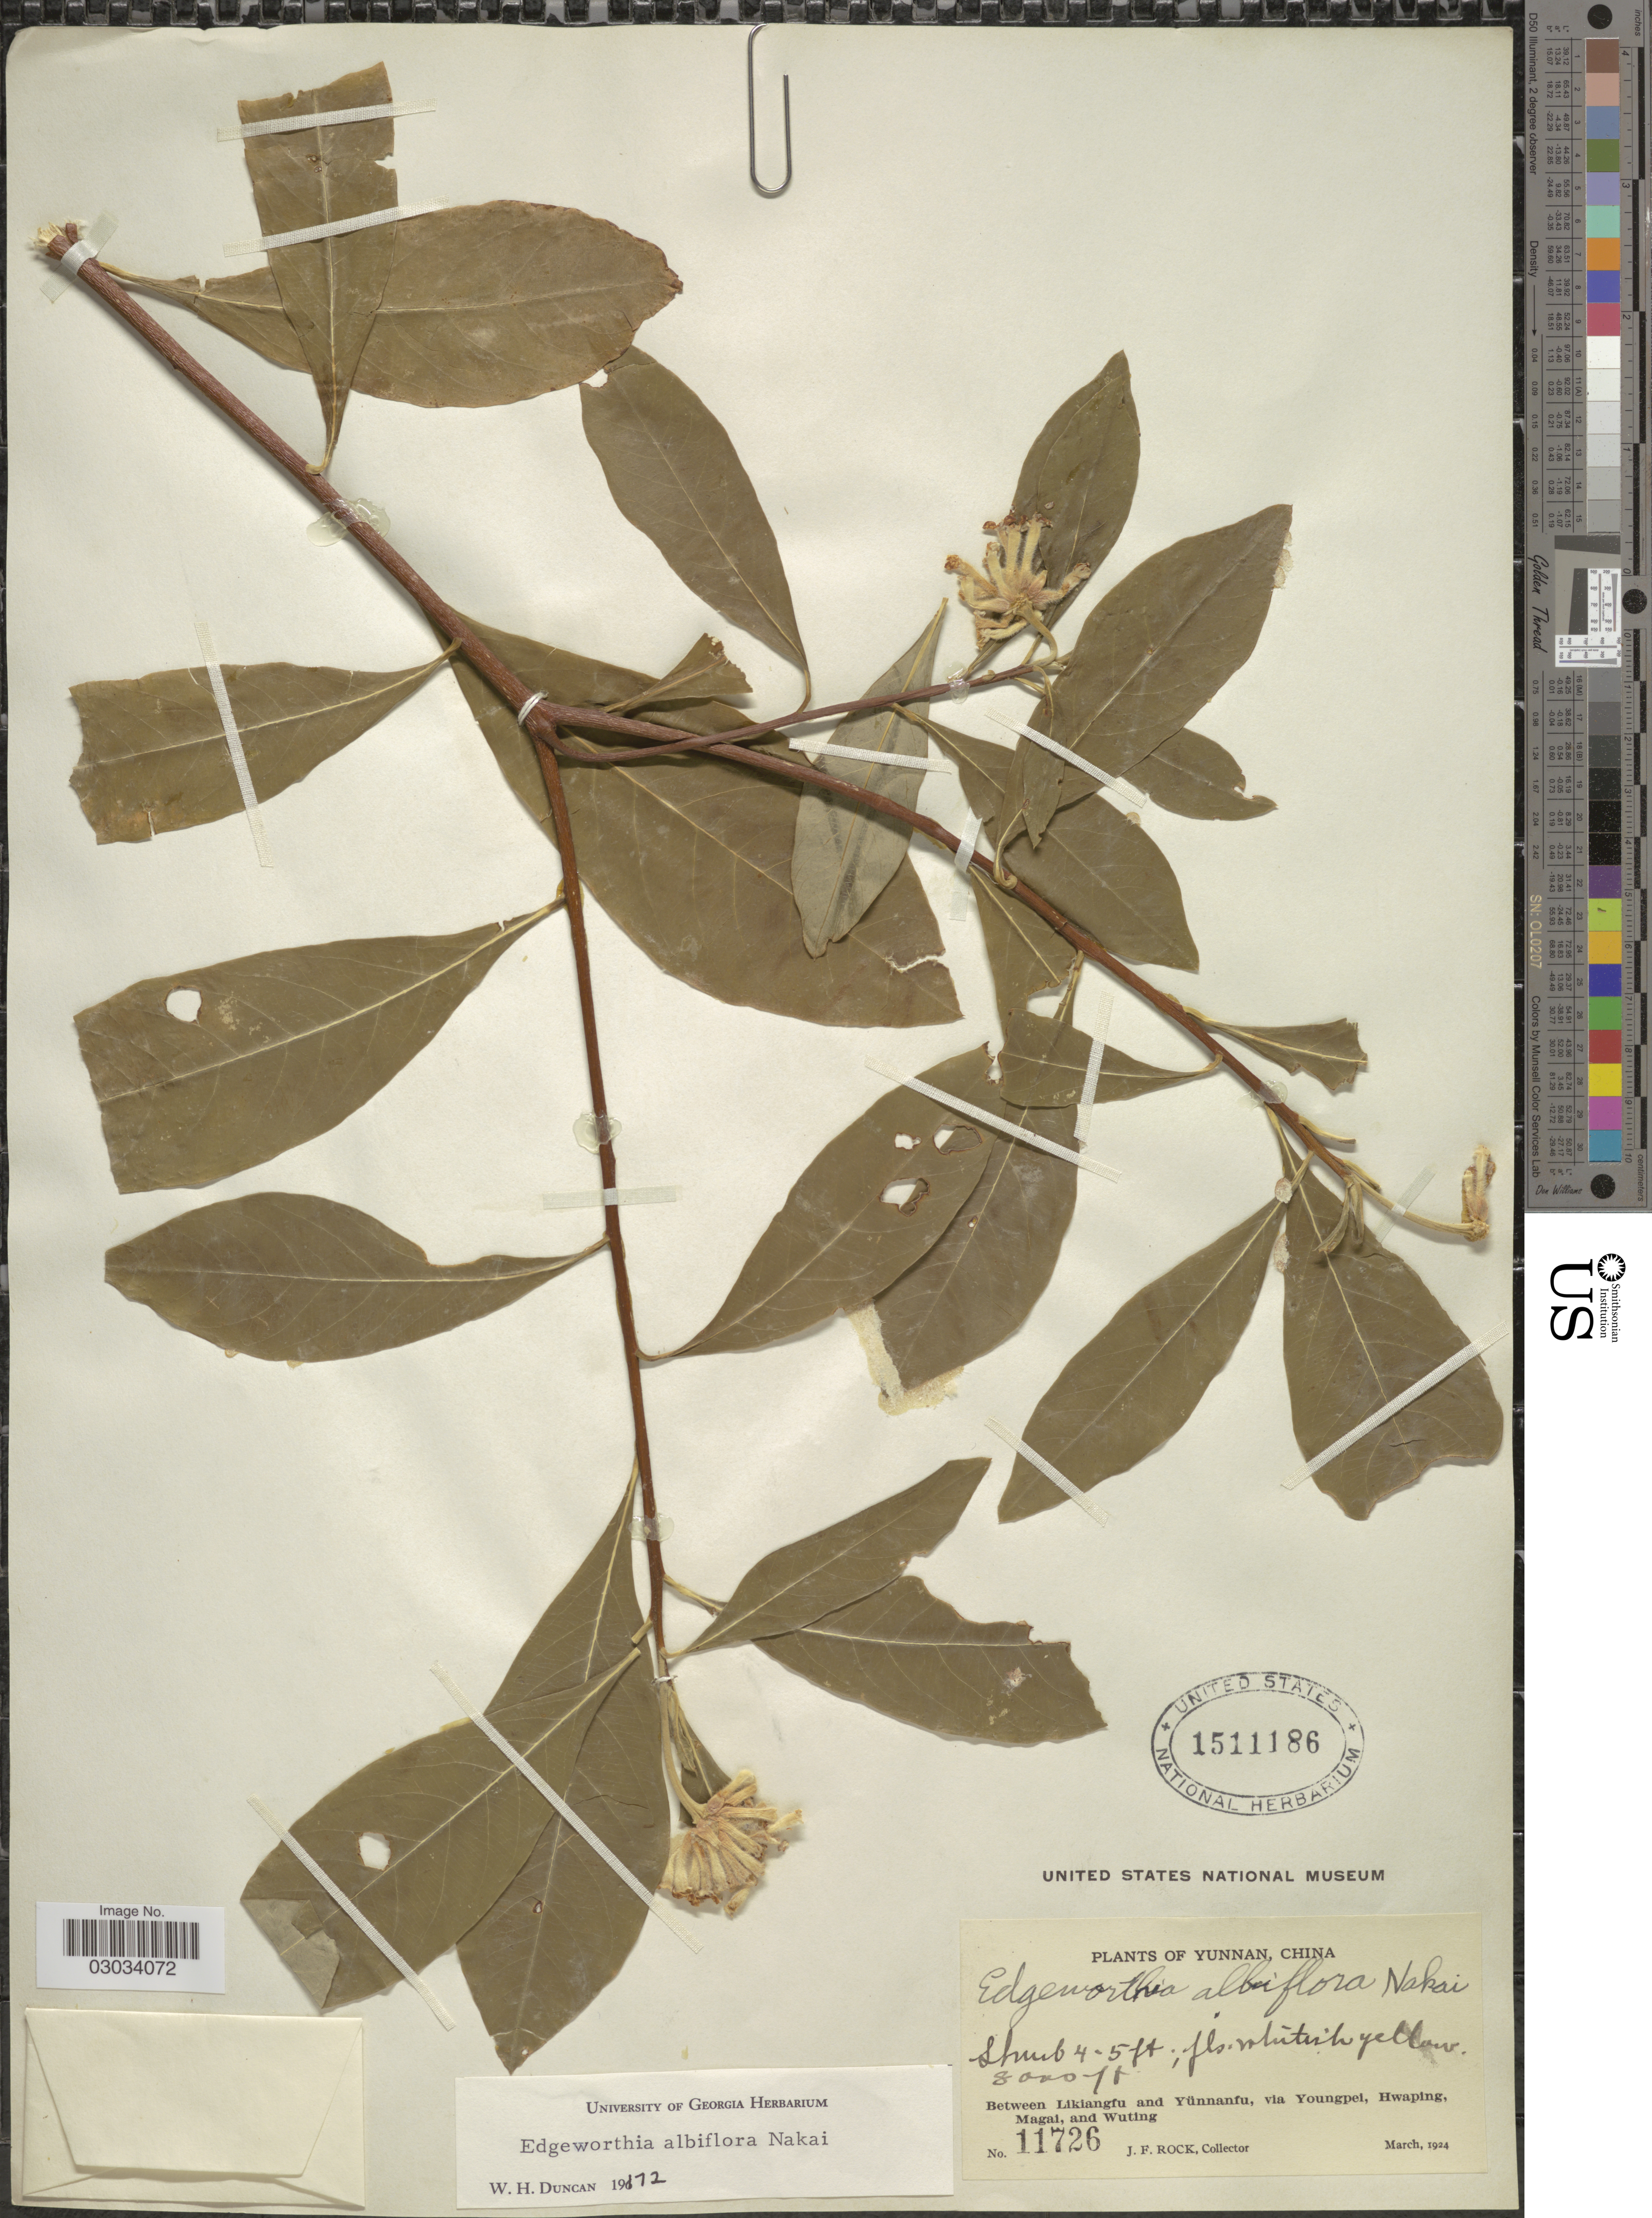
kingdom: Plantae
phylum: Tracheophyta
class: Magnoliopsida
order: Malvales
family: Thymelaeaceae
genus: Edgeworthia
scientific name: Edgeworthia albiflora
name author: Nakai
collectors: J. Rock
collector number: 11726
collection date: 1924-03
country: China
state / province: Yunnan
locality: Between Likiangfu and Yünnanfu, via Youngpei, Hwaping, Magai, and Wuting.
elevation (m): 2438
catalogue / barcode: US 1511186